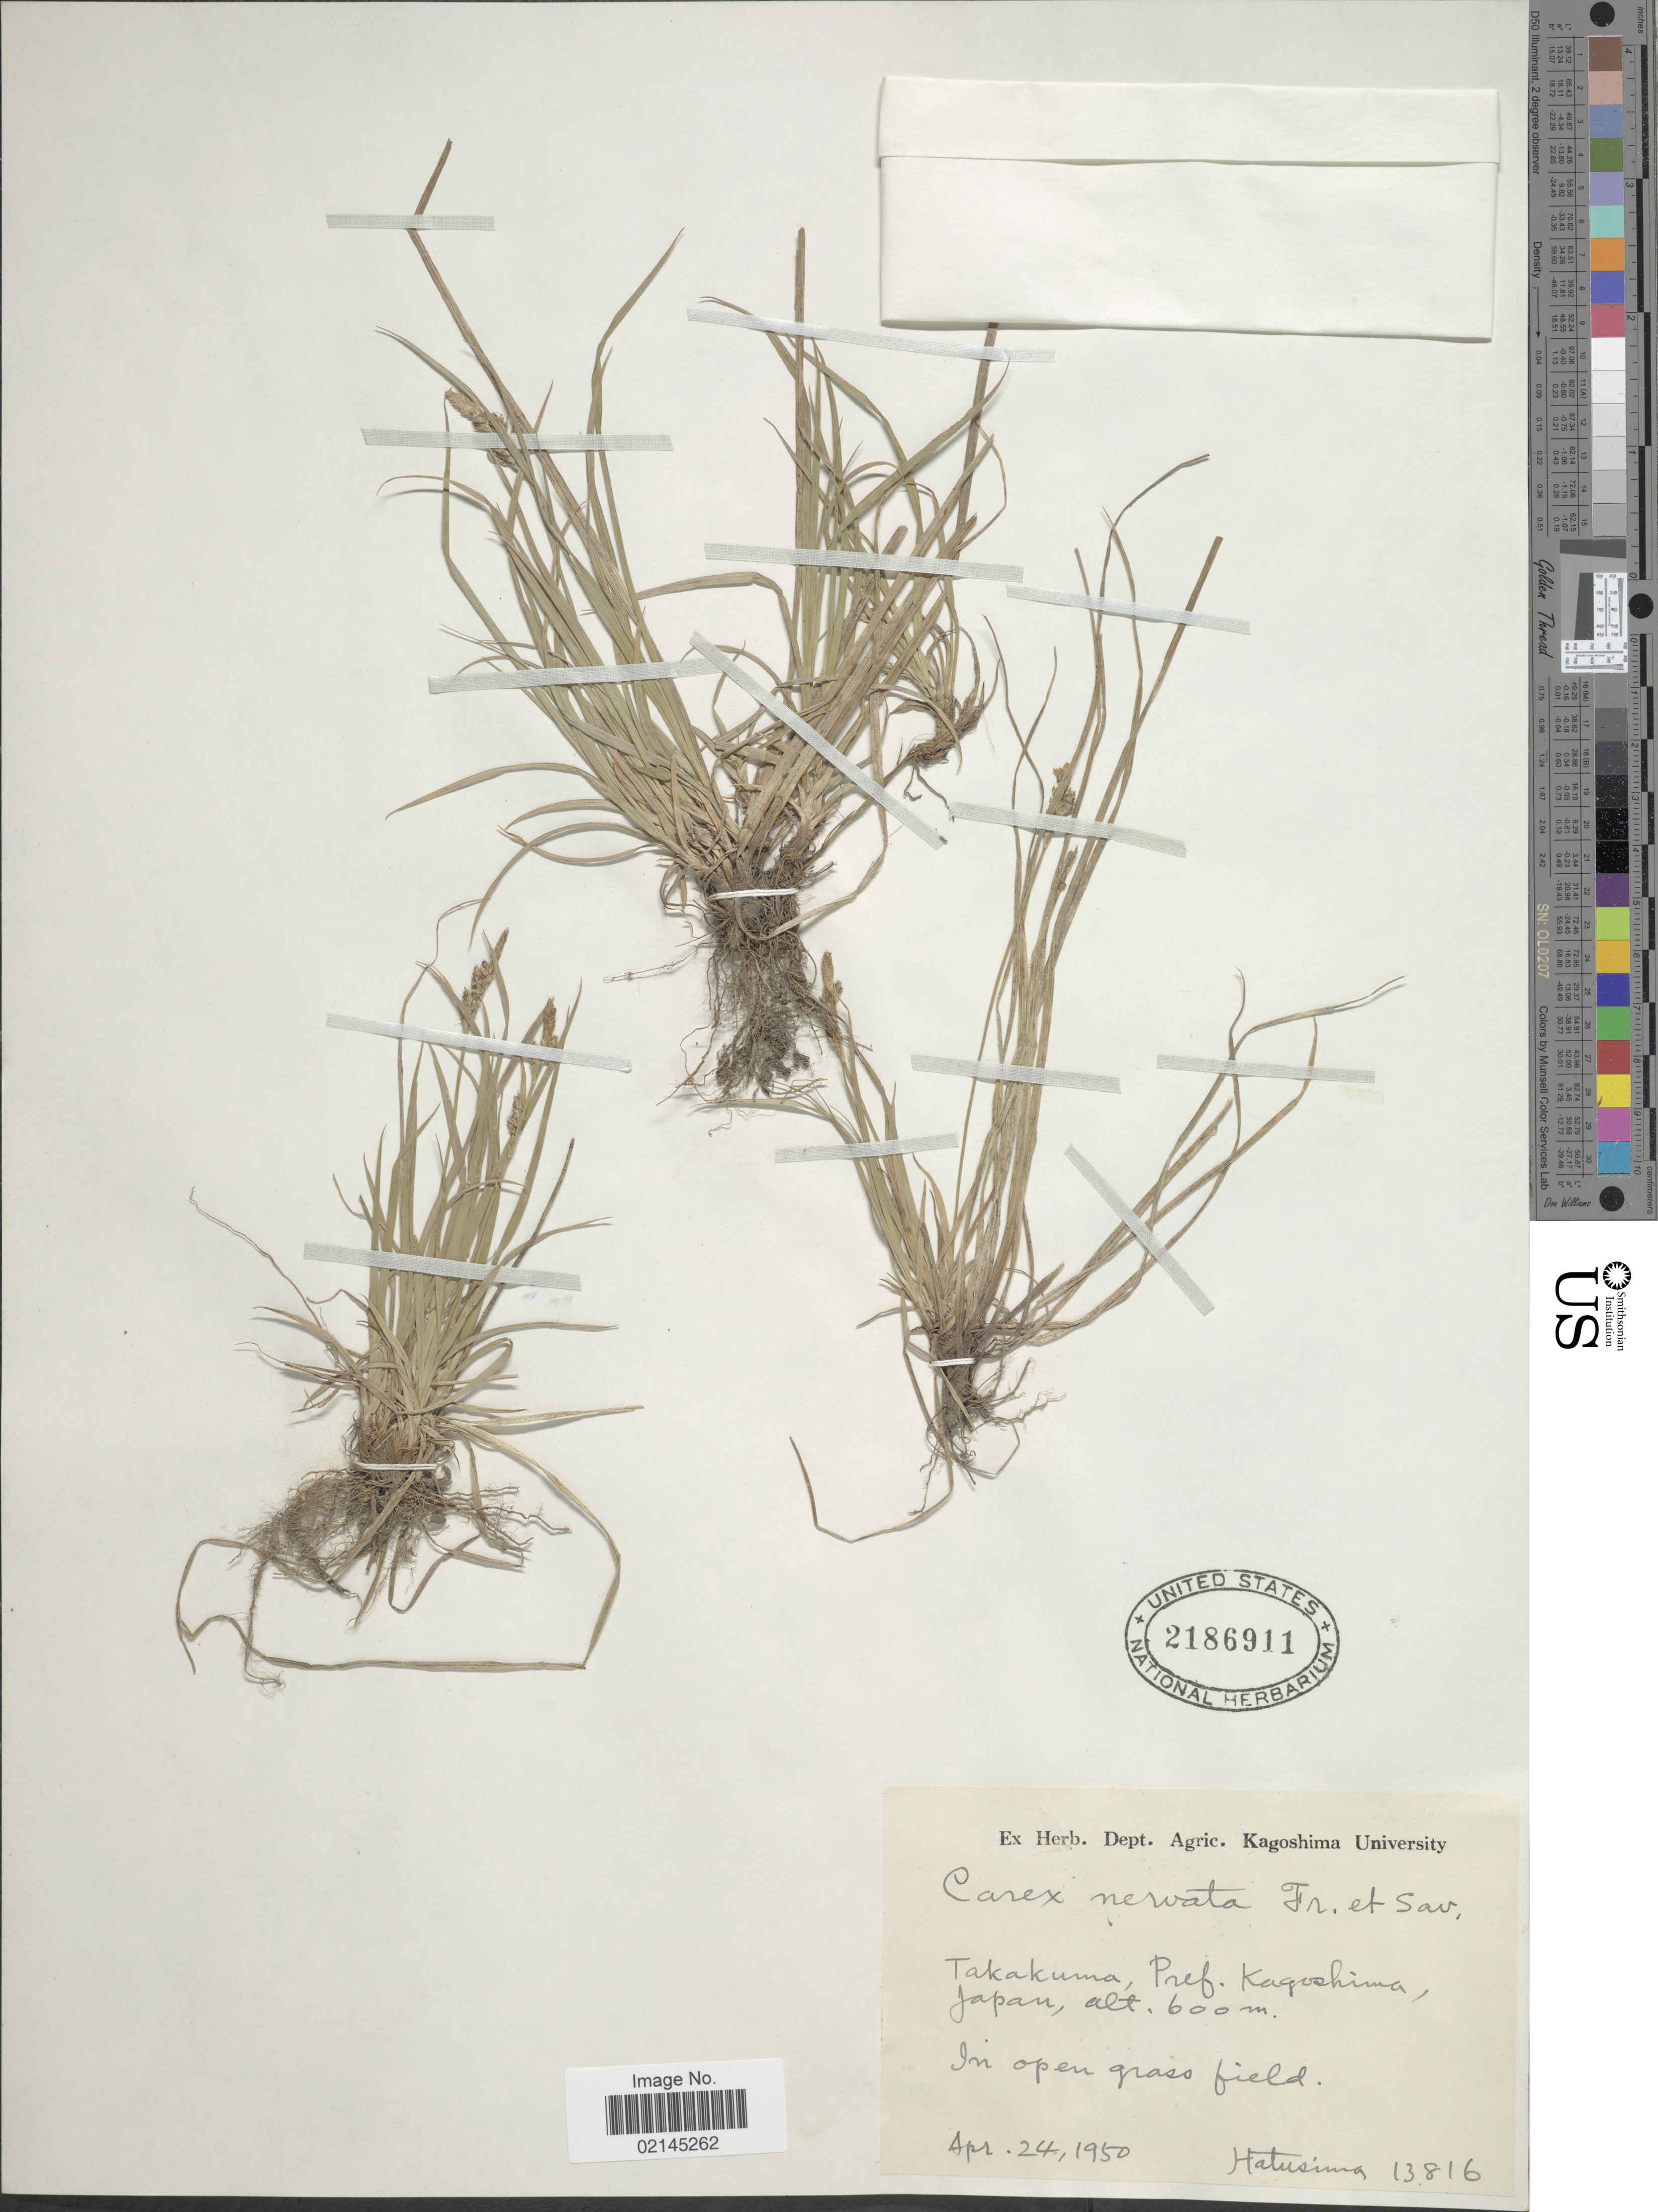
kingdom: Plantae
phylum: Tracheophyta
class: Liliopsida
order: Poales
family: Cyperaceae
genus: Carex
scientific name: Carex nervata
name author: Franch. & Sav.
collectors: -. Hatusima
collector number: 13816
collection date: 1950-04-24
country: Japan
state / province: Kagosima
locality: Takakuma, Pref. Kagoshima, Japan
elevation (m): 600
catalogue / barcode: US 2186911